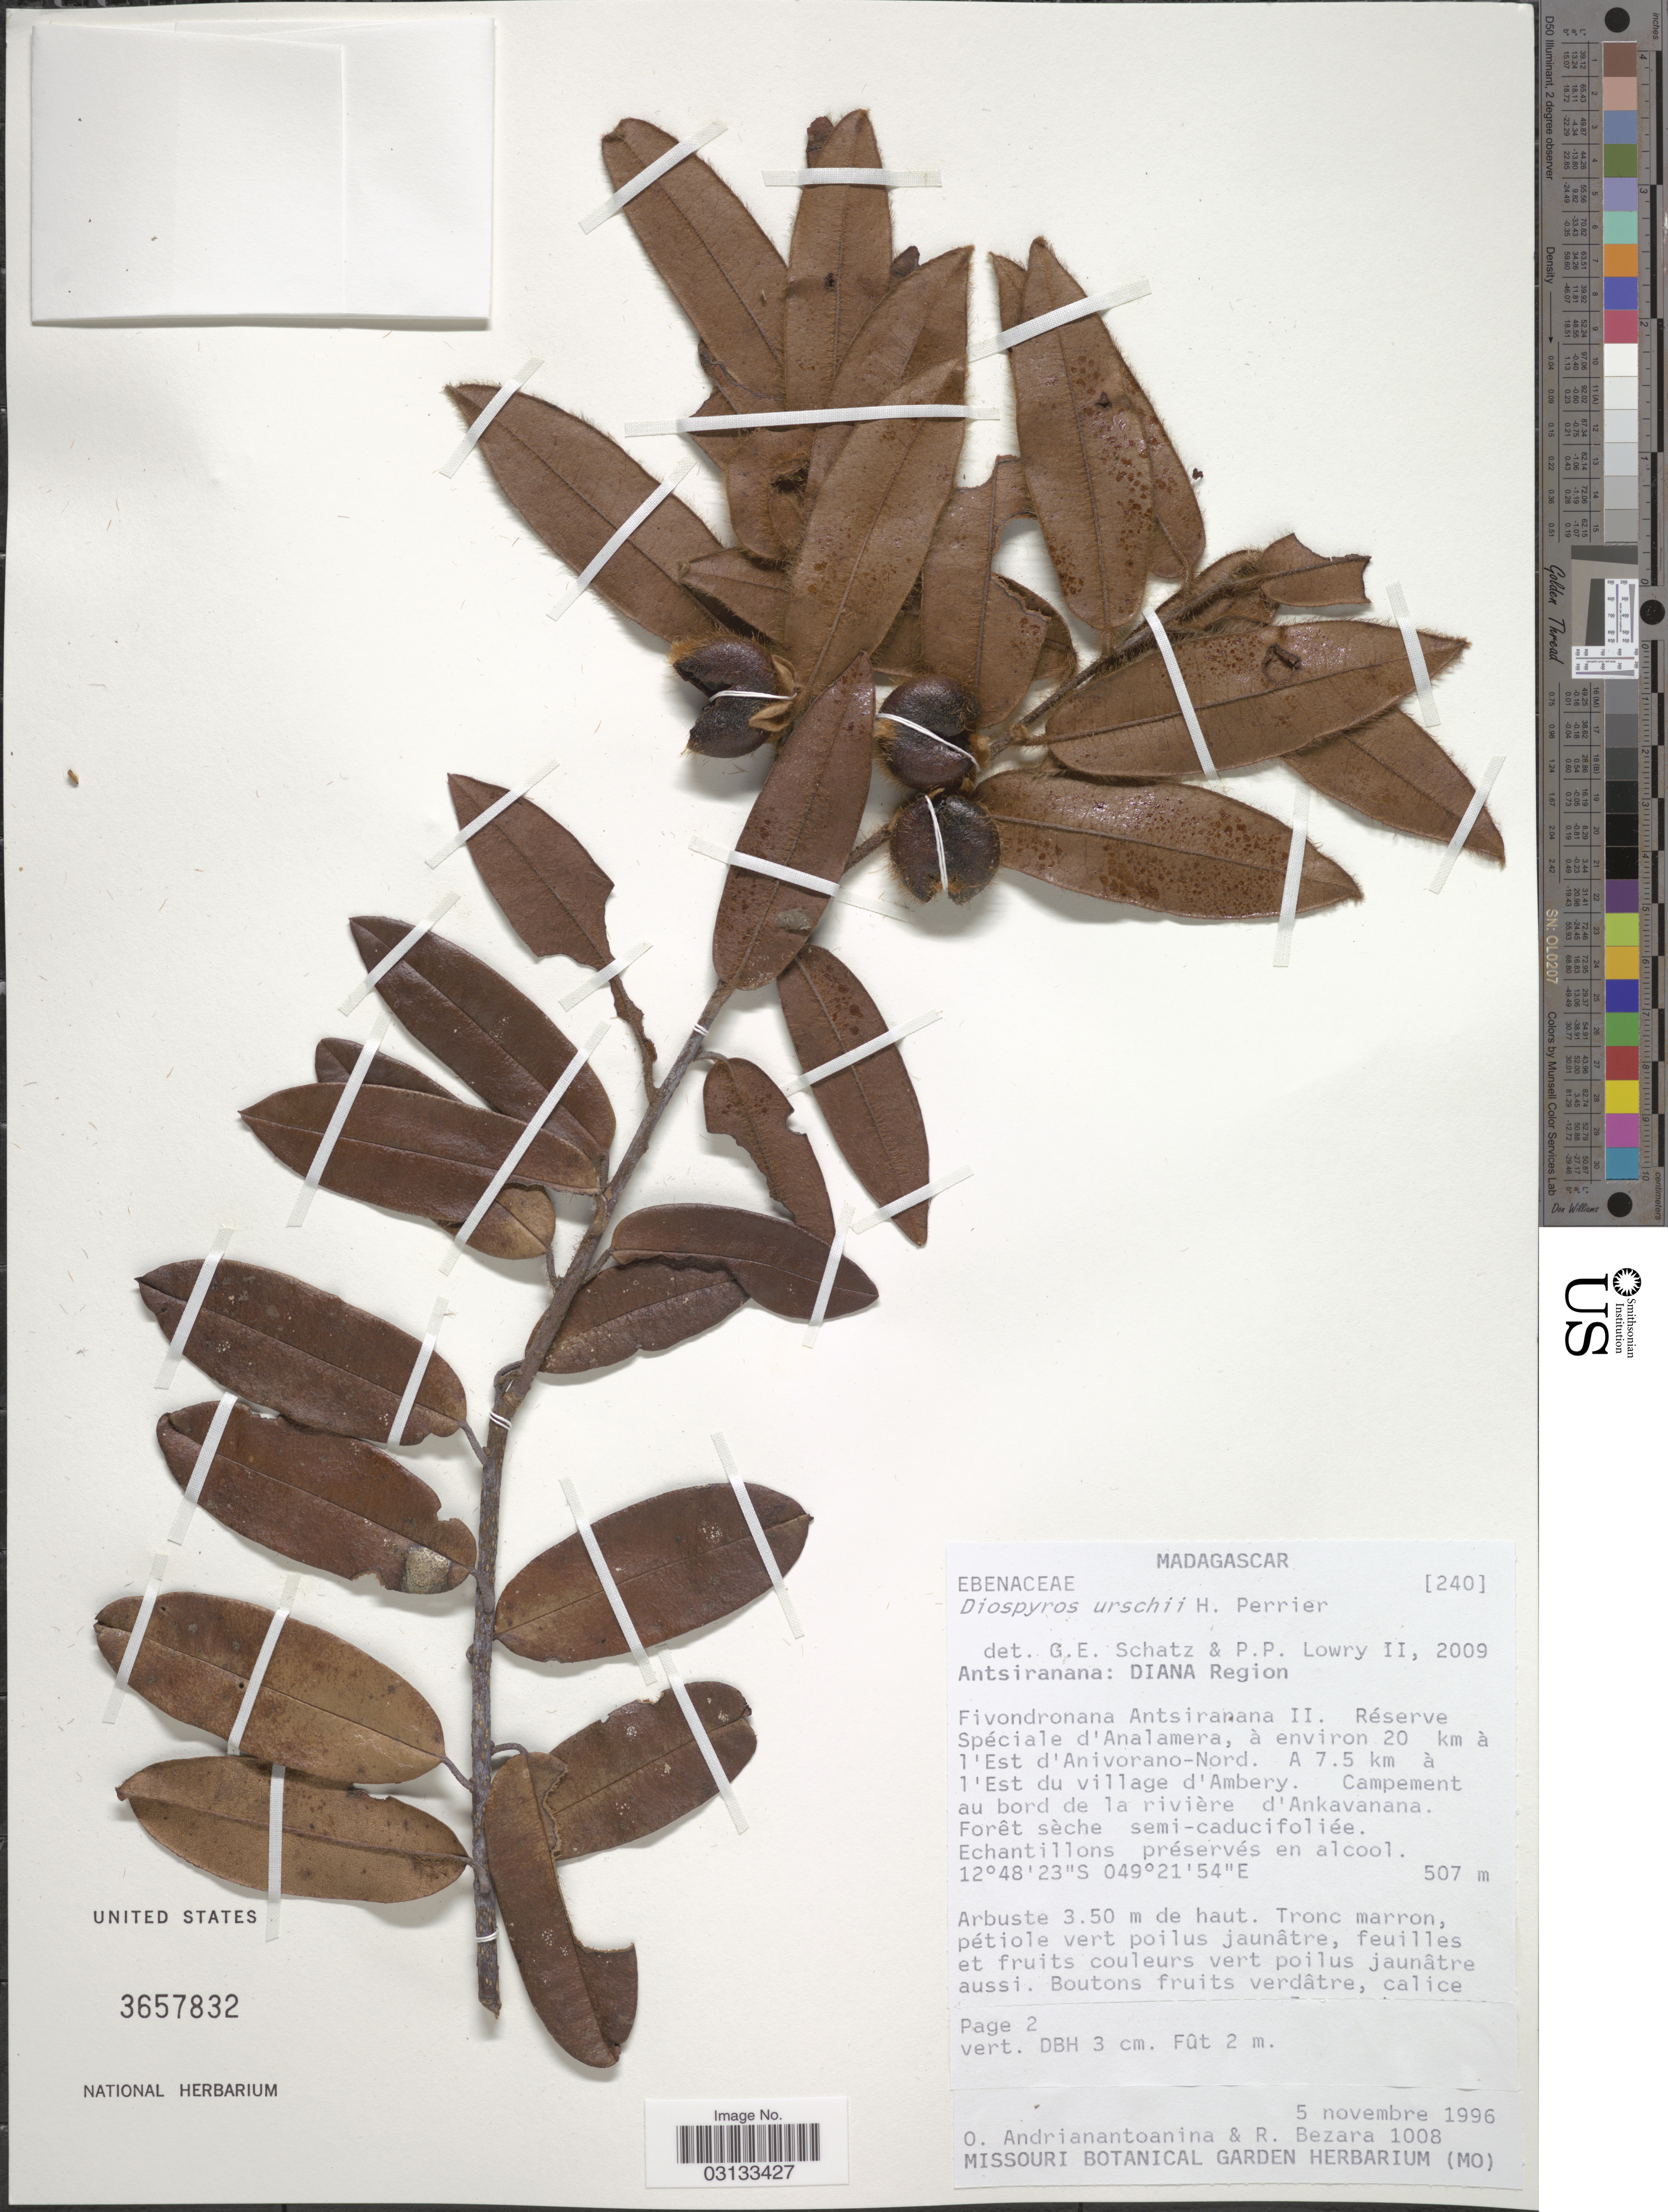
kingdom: Plantae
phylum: Tracheophyta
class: Magnoliopsida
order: Ericales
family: Ebenaceae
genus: Diospyros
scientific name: Diospyros urschii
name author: H. Perrier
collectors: O. Andrianantoanina & R. Bezara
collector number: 1008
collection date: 1996-11-05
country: Madagascar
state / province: Diana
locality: Diana Region, Fivondronana Antsiranana II, Environ de Réserve Spéciale d'Analamera, à environ 20 km à l'Est d'Anivorano-Nord, A 7.5 km à l'Est du village d'Ambery, Campement au bord e la rivière d'Ankavanana.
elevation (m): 507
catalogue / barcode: US 3657832